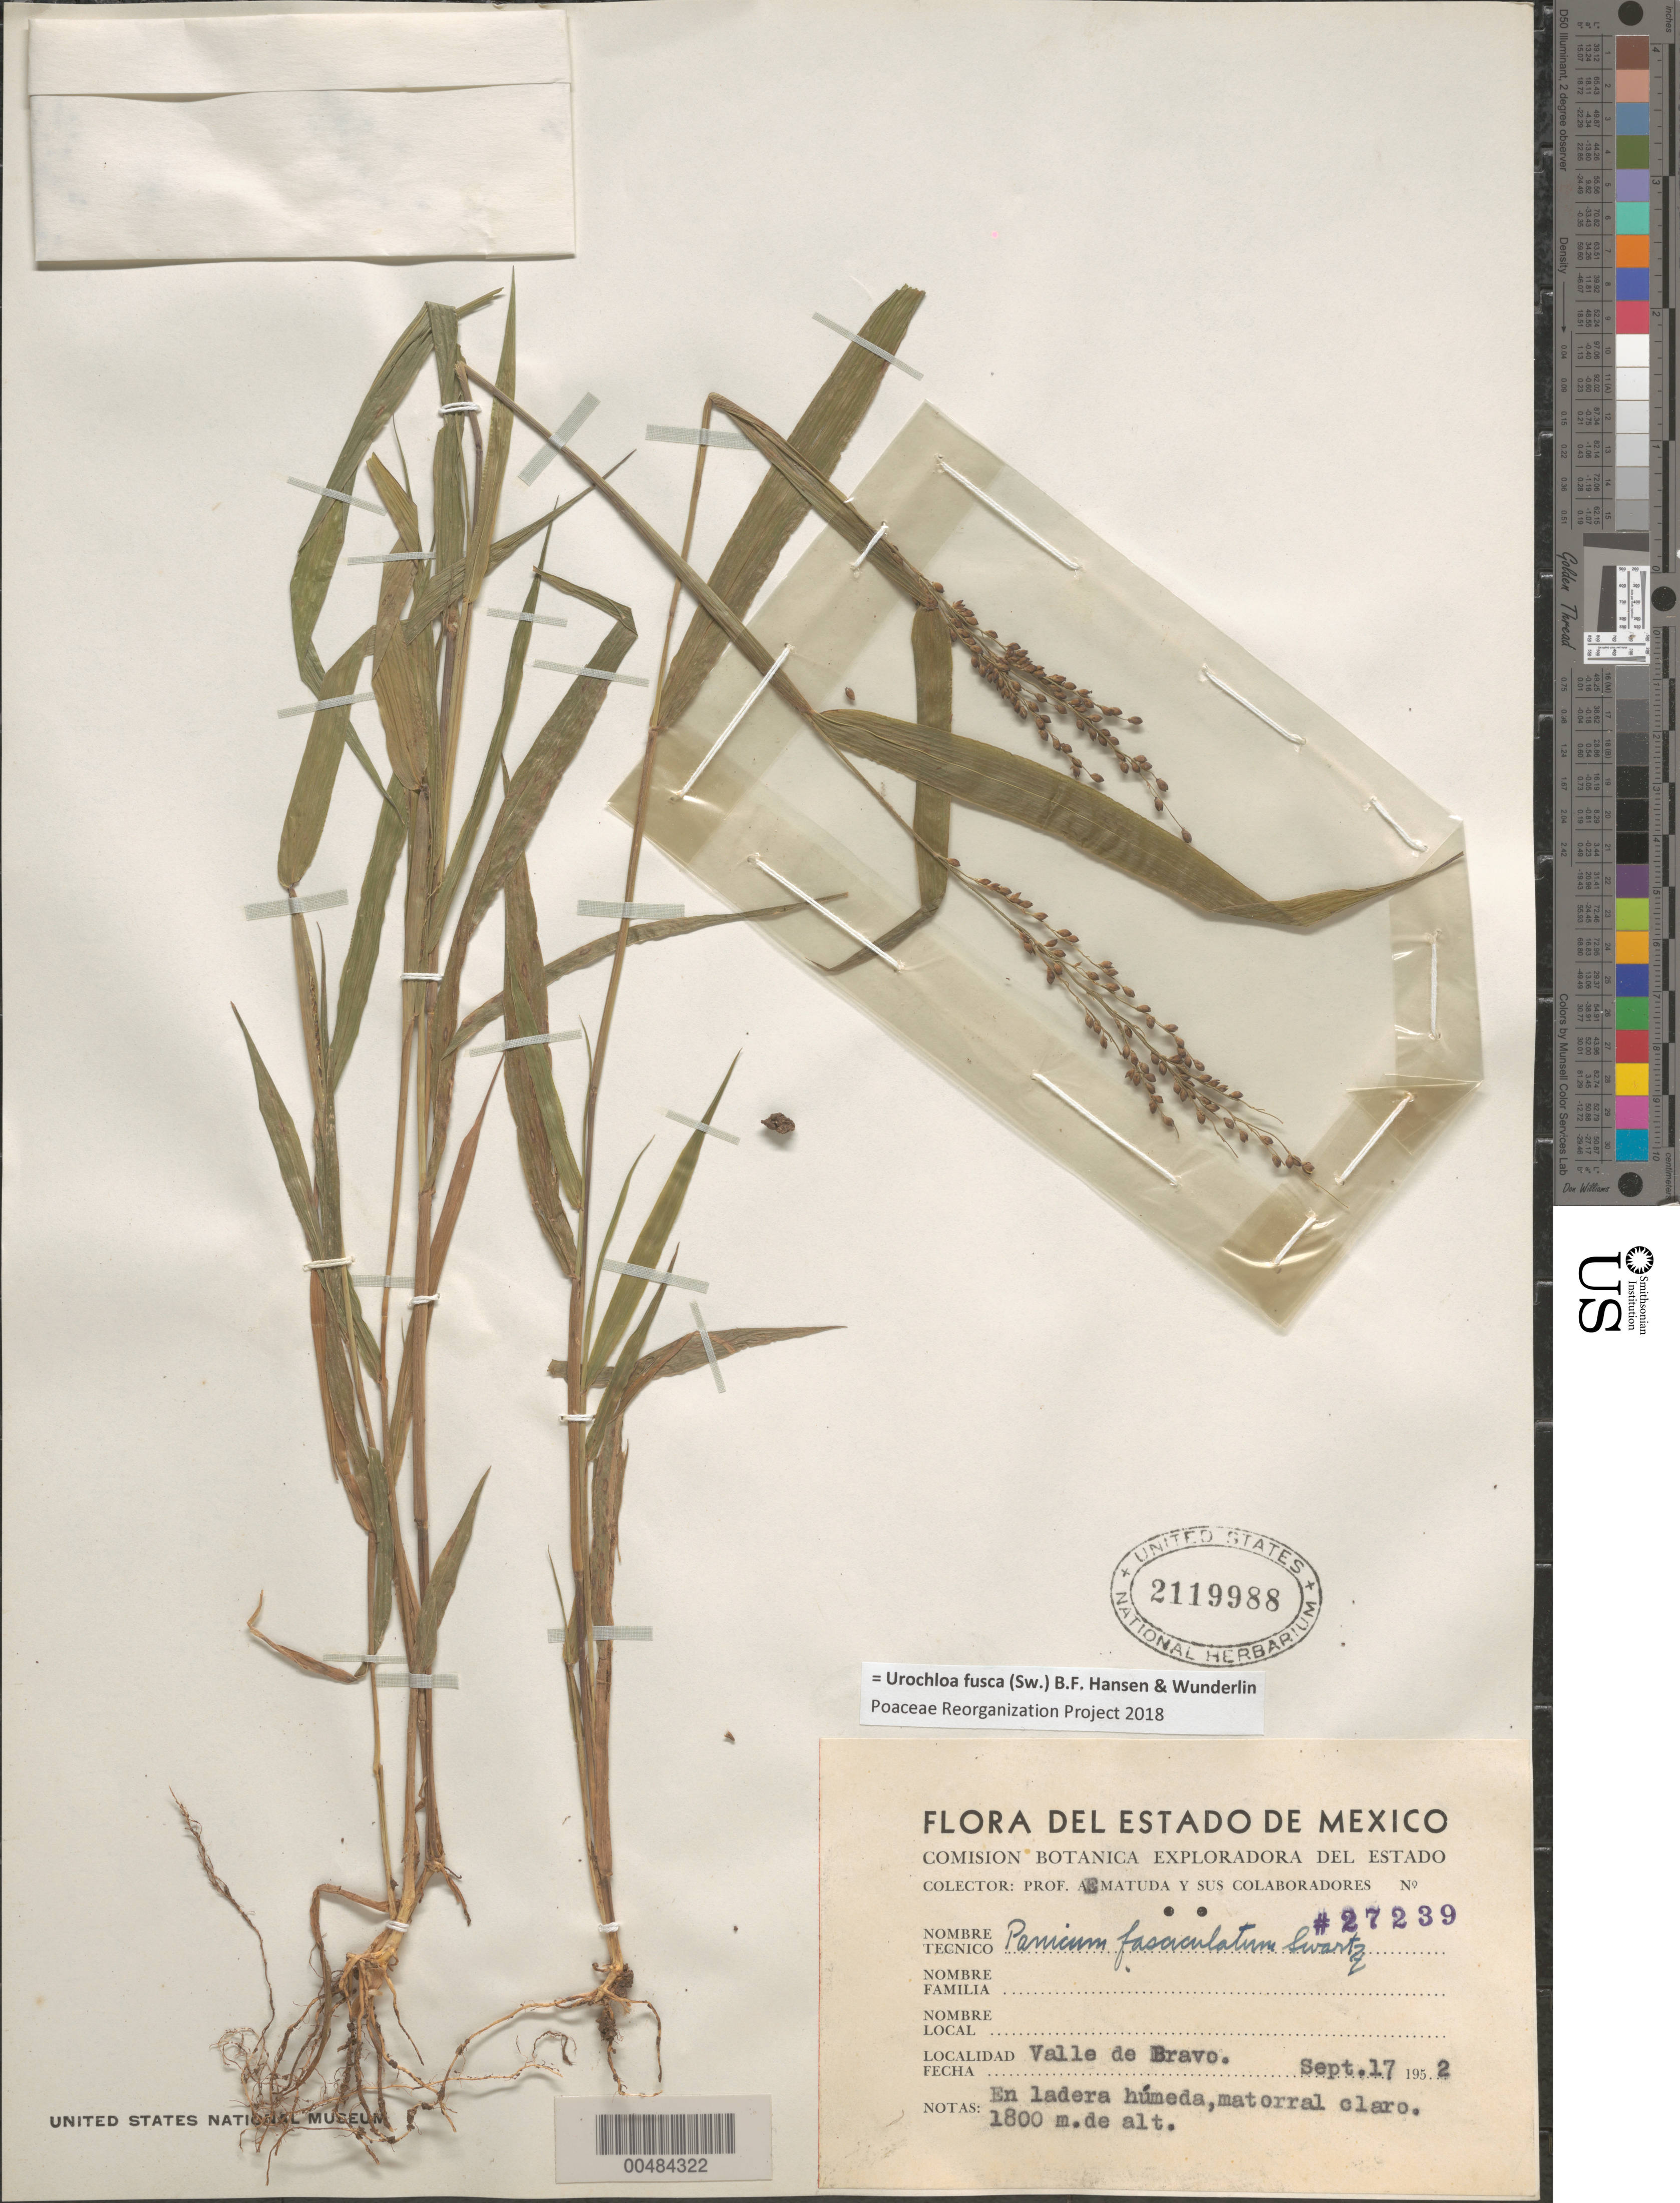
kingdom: Plantae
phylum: Tracheophyta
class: Liliopsida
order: Poales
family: Poaceae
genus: Urochloa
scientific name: Urochloa fusca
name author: (Sw.) B.F. Hansen & Wunderlin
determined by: Poaceae Reorganization Project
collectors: E. Matuda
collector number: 27239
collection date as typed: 17 Sep 1952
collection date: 1952-09-17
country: Mexico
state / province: México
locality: Valle de Bravo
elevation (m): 1800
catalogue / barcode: US 2119988